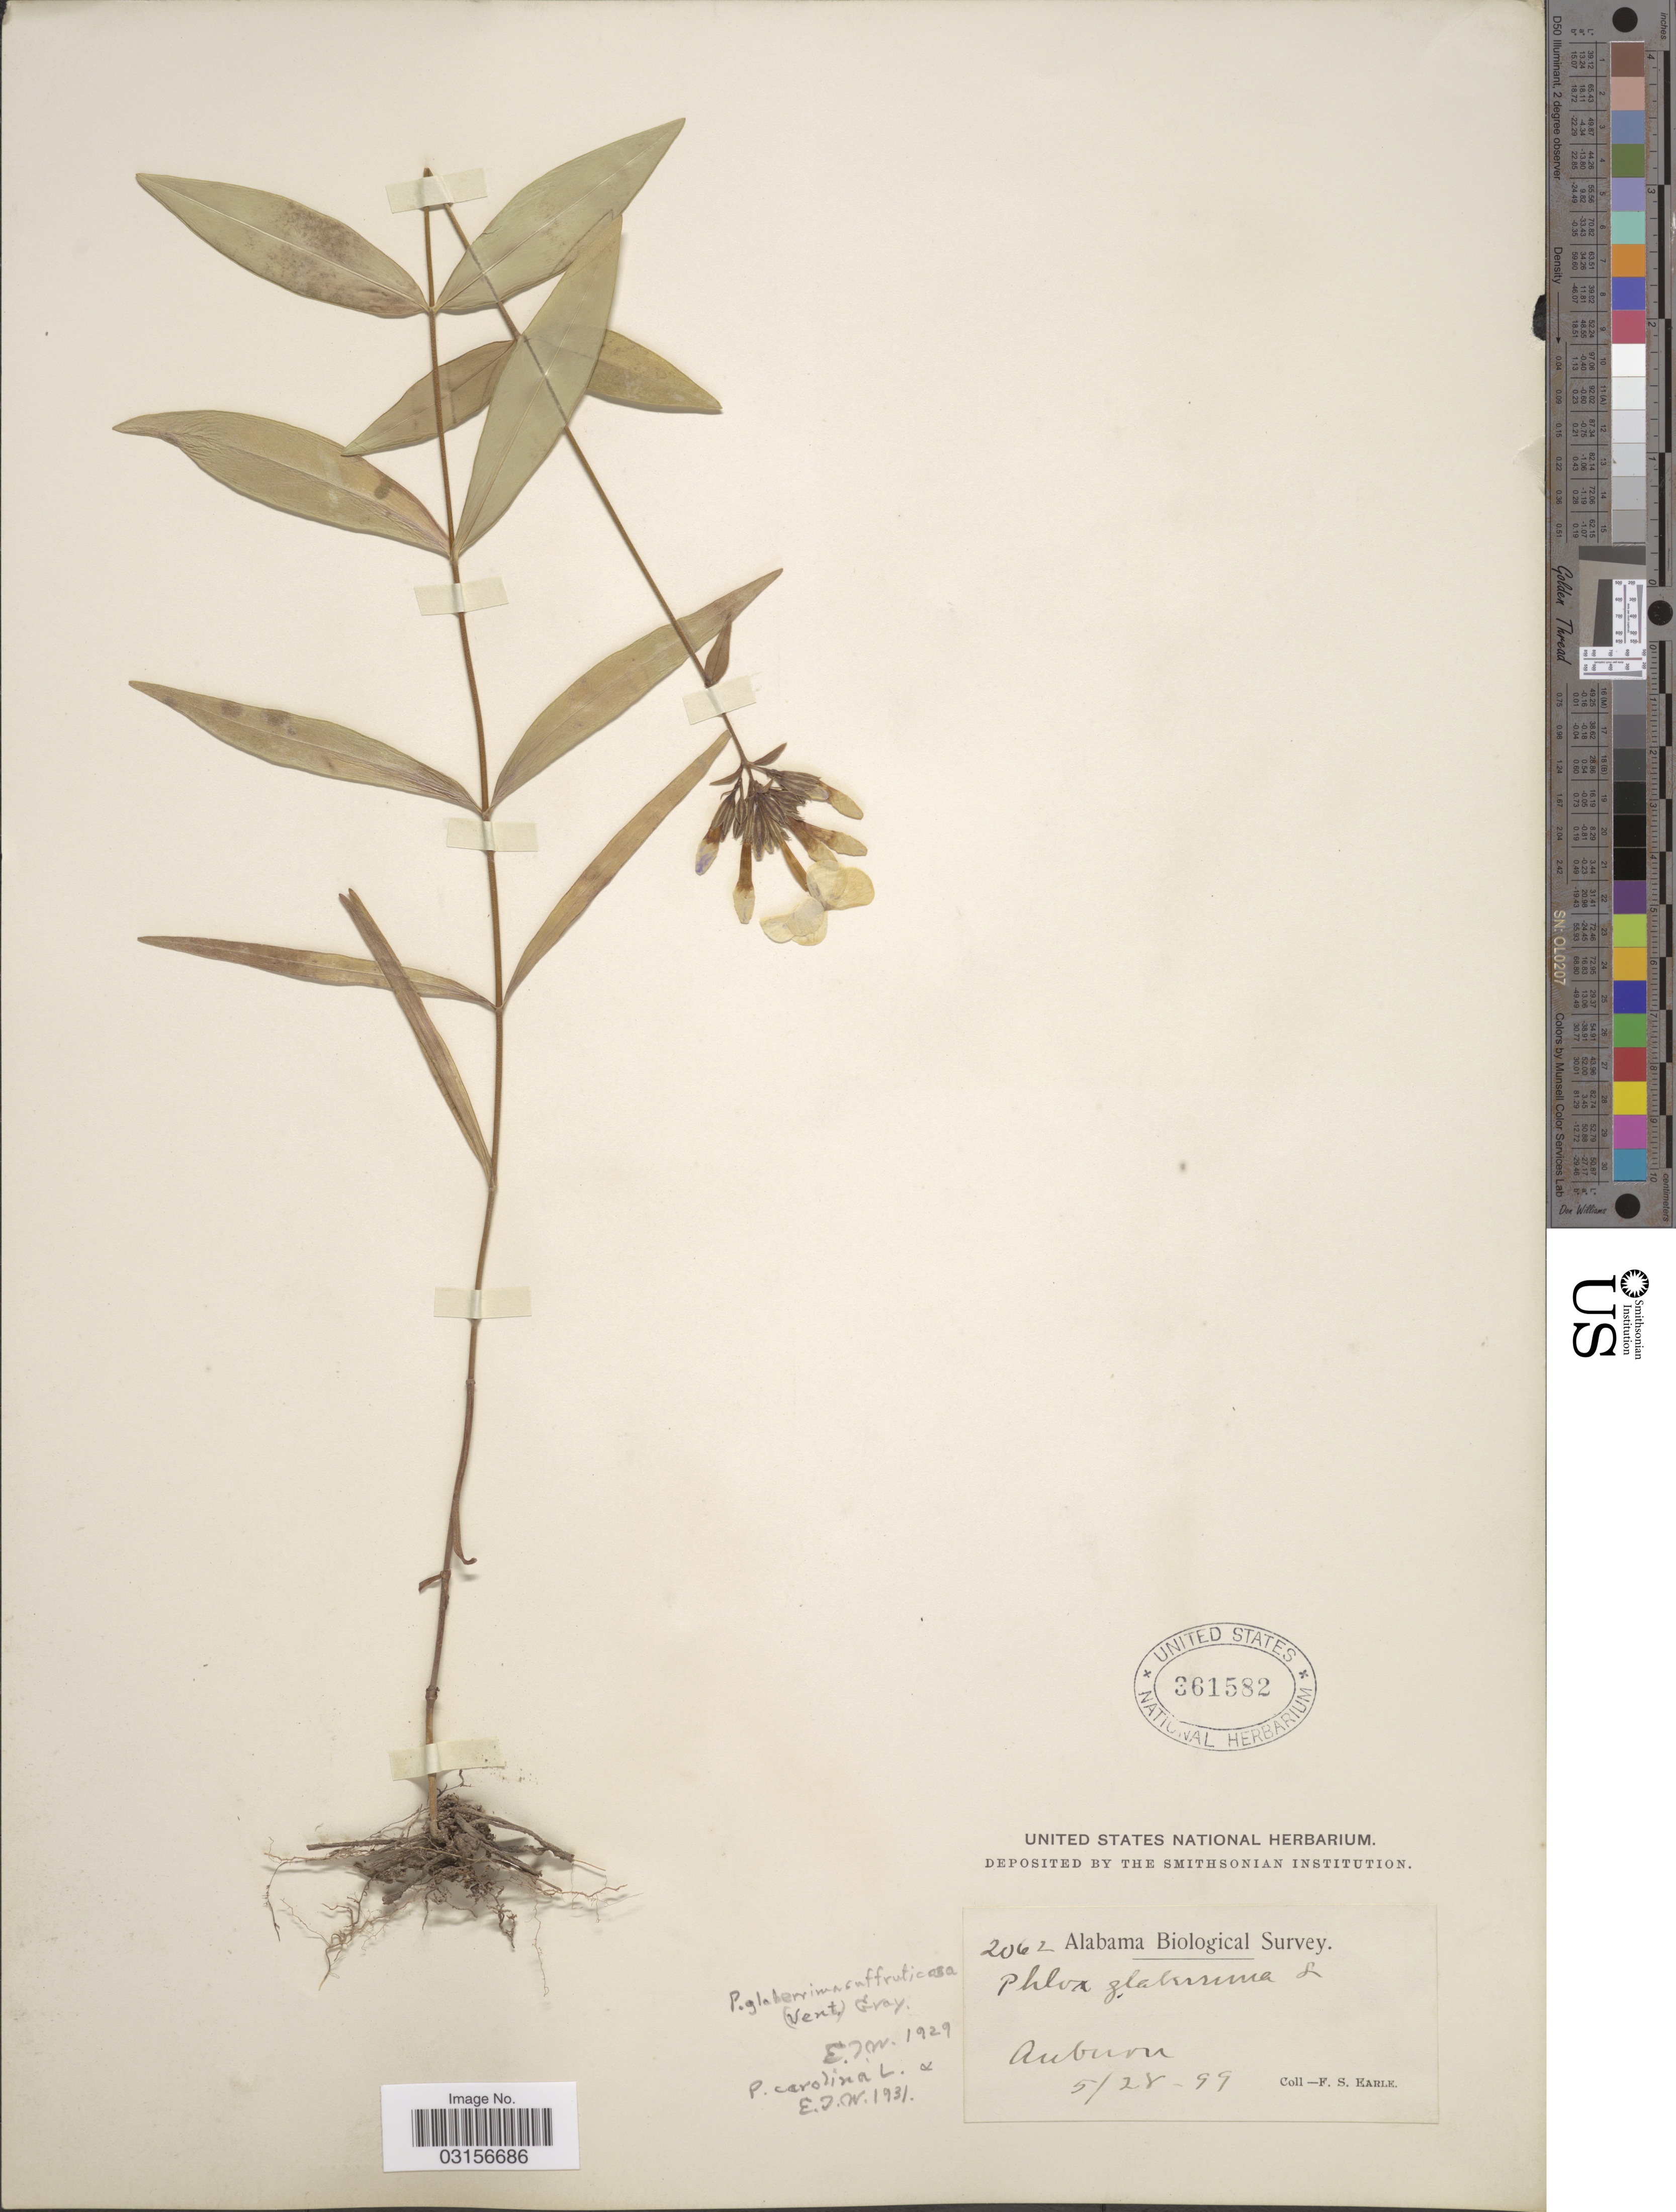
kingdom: Plantae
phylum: Tracheophyta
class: Magnoliopsida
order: Ericales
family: Polemoniaceae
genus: Phlox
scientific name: Phlox carolina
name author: L.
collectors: F. S. Earle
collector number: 2062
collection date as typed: Transcribed d/m/y: 28/5/99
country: United States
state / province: Alabama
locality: Auburn.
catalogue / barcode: US 361582